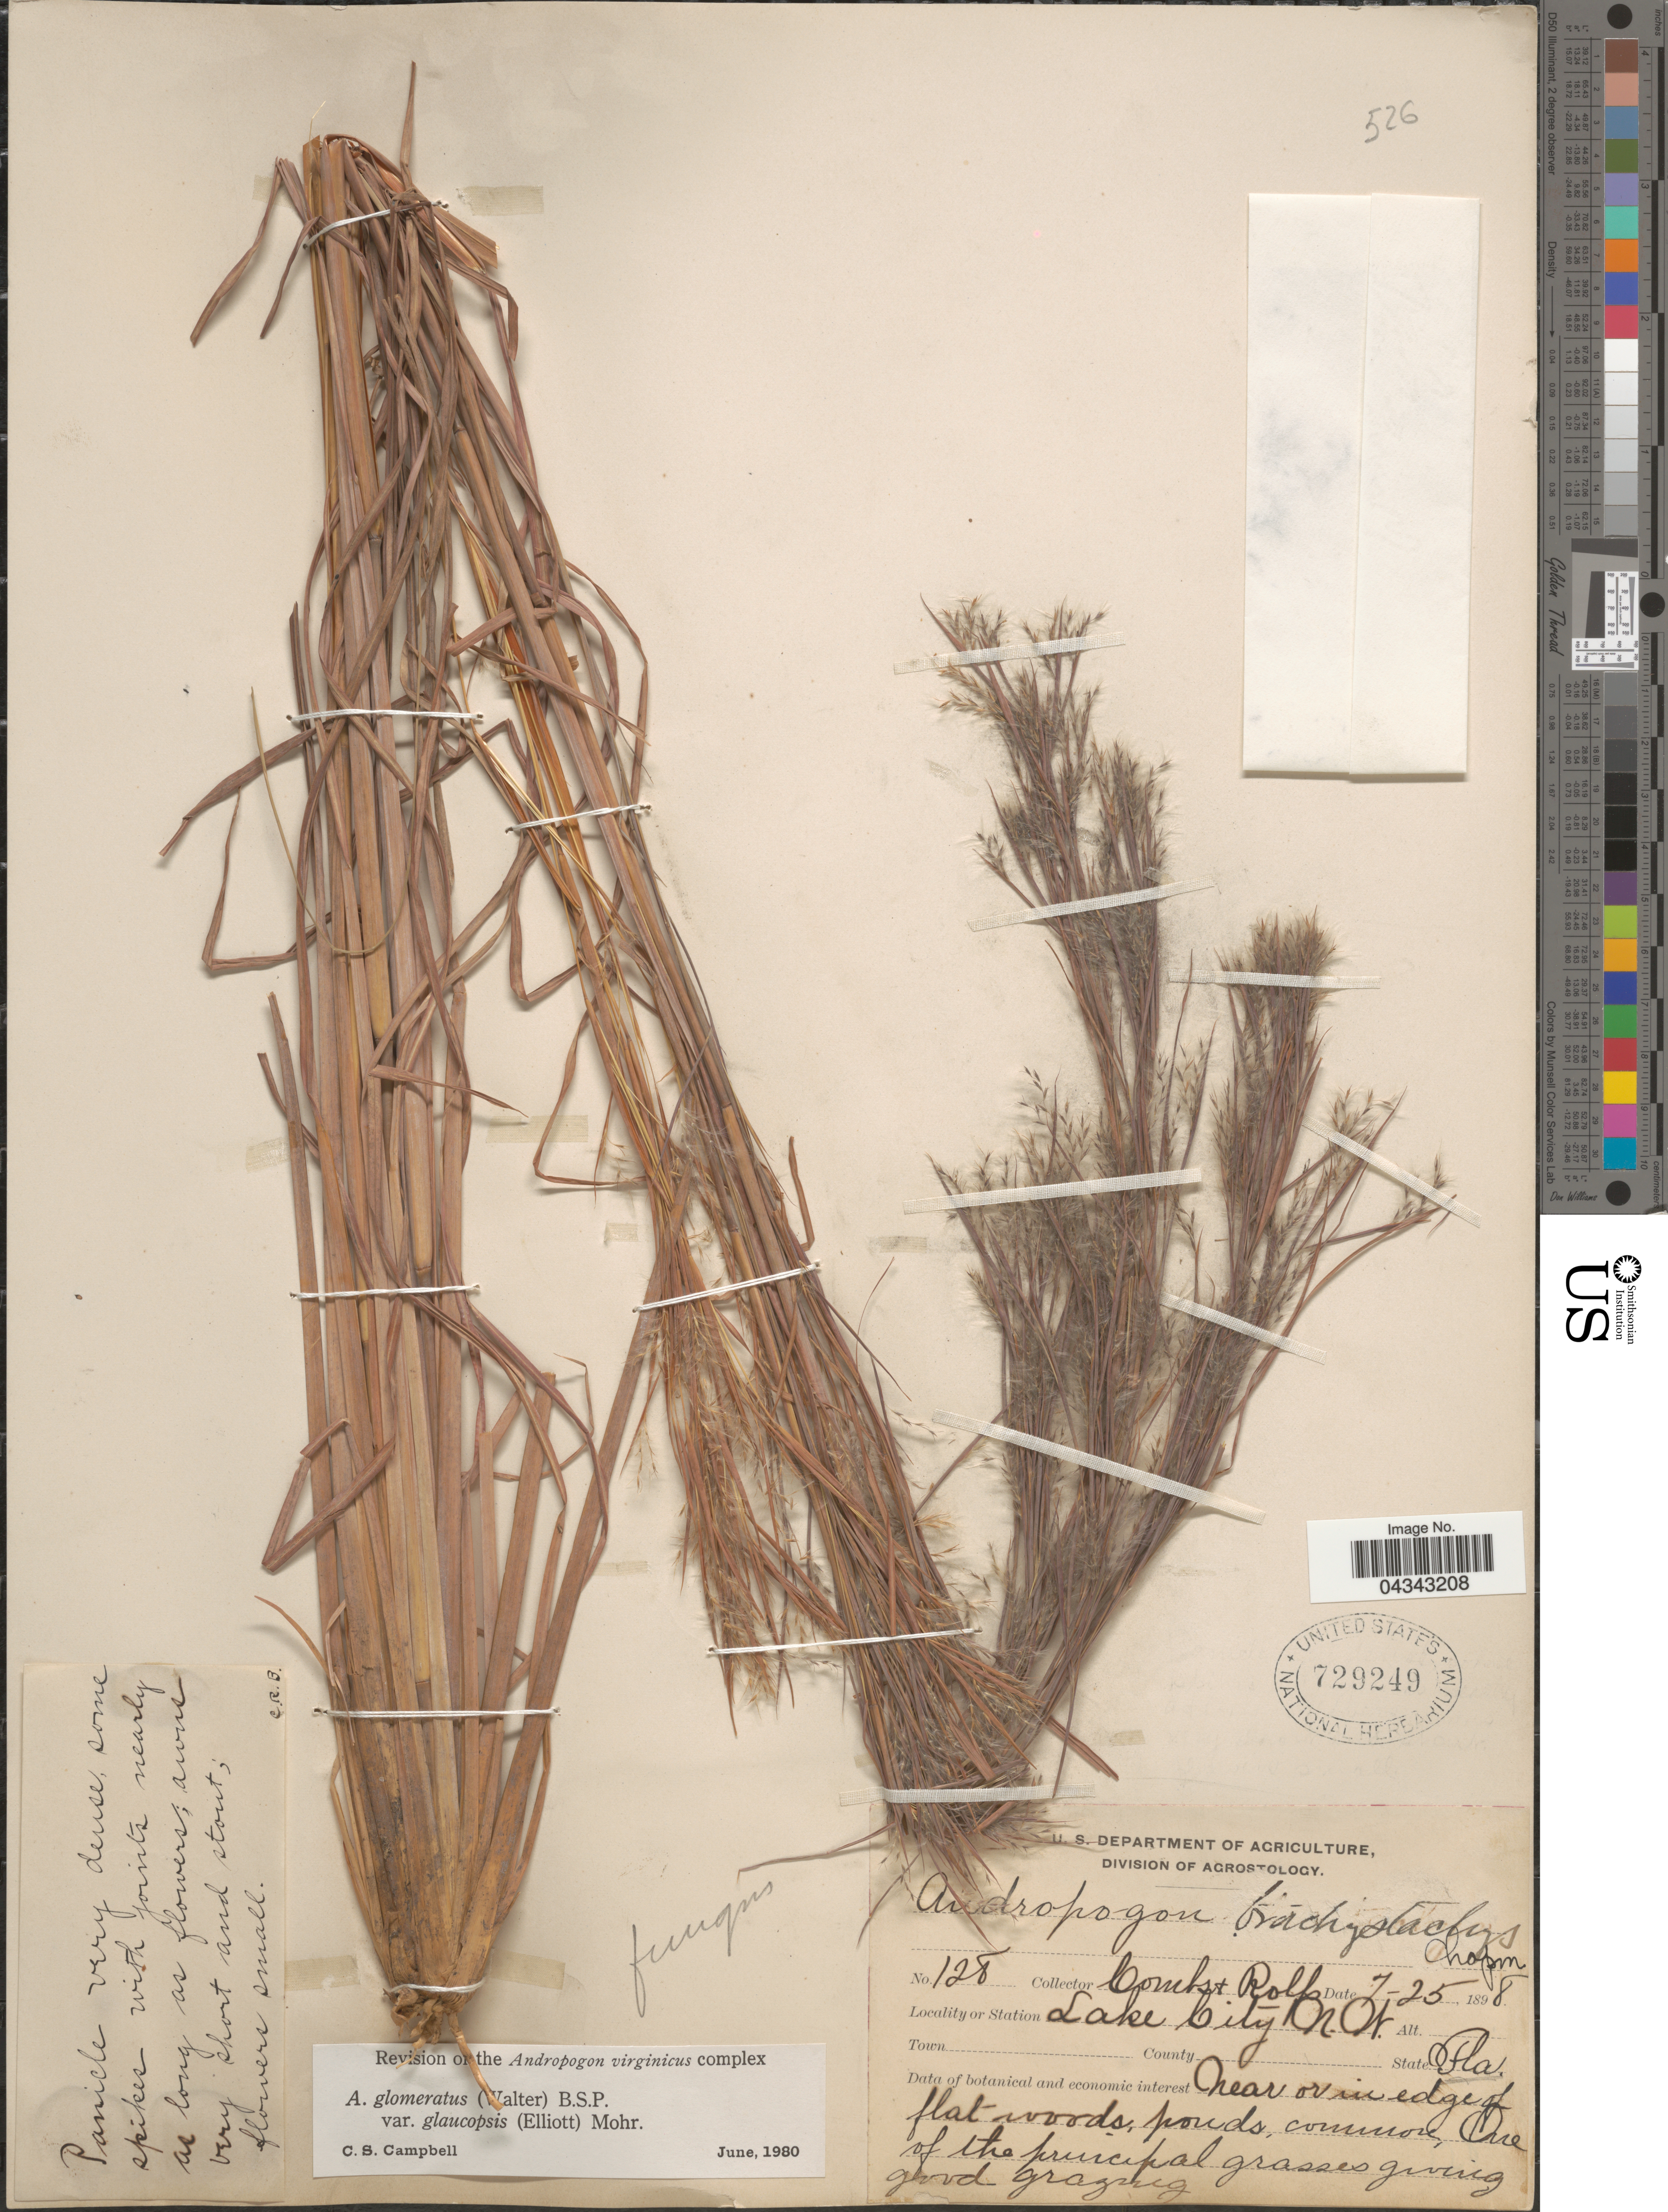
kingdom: Plantae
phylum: Tracheophyta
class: Liliopsida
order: Poales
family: Poaceae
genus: Andropogon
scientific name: Andropogon glomeratus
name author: (Walter) Britton, Stearns & Poggenb.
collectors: -. Combs & Rolfs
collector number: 128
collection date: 1898-07-25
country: United States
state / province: Florida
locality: Station Lake City N.W.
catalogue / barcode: US 729249